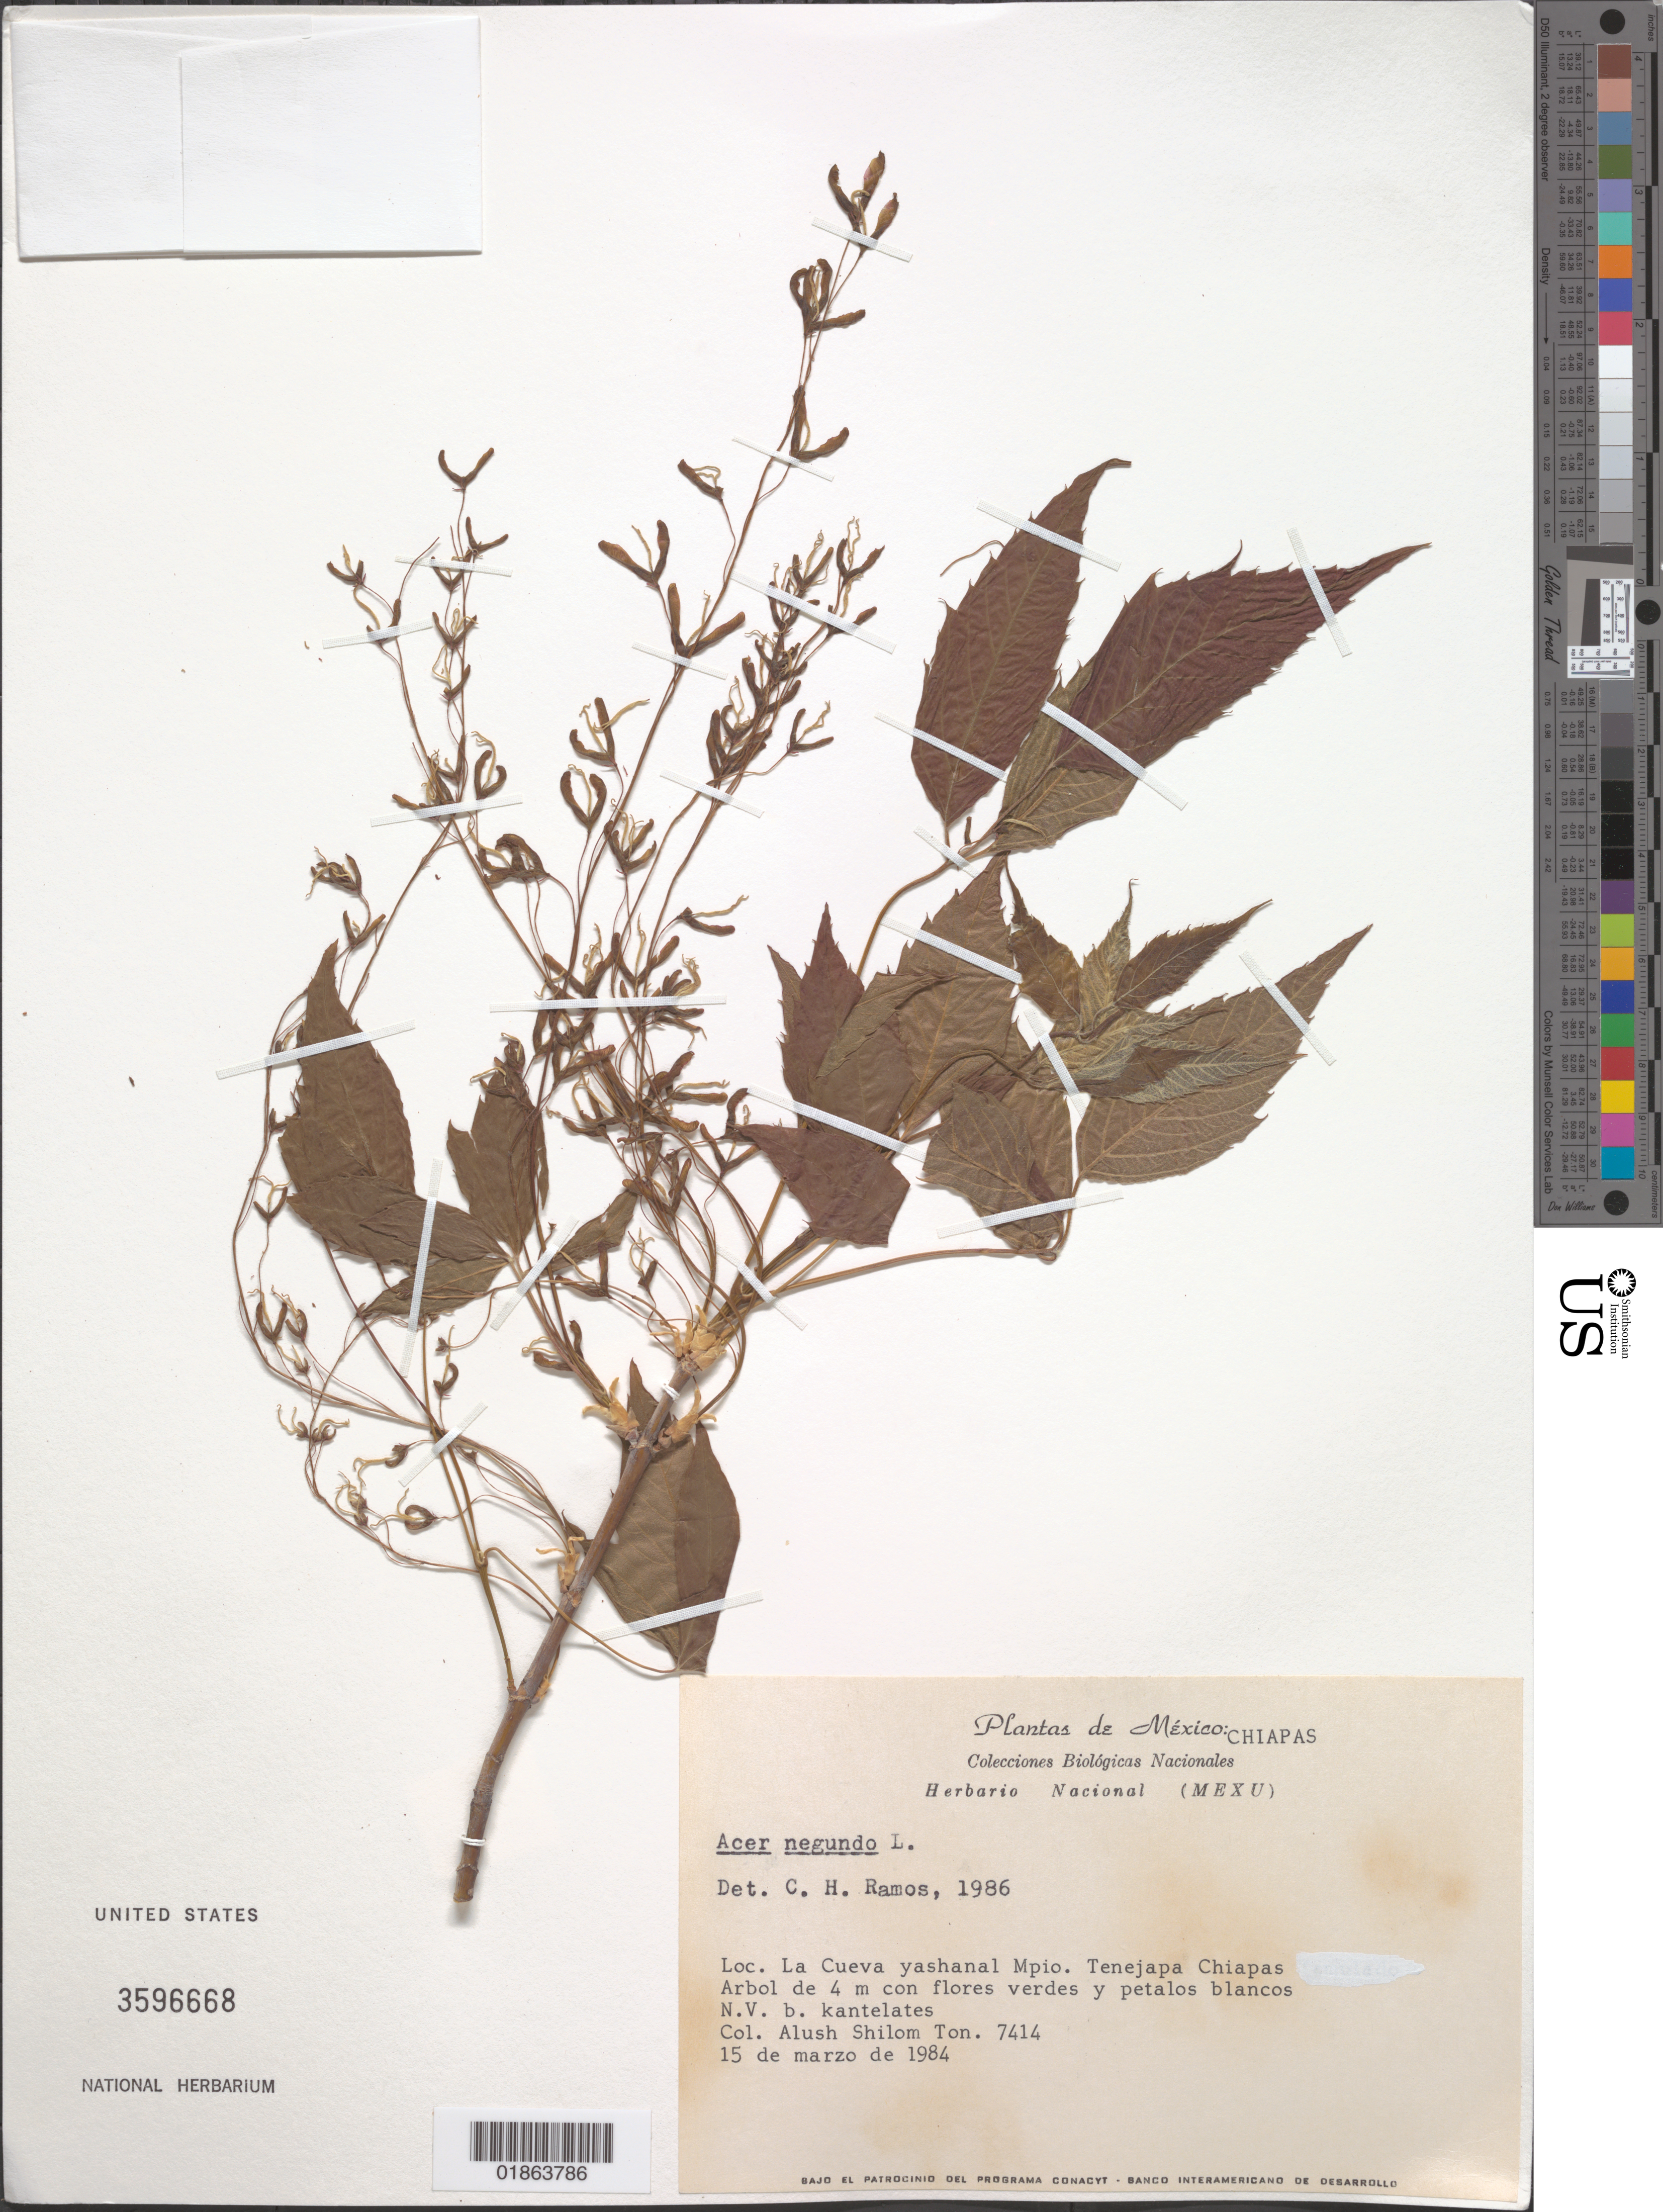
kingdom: Plantae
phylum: Tracheophyta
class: Magnoliopsida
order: Sapindales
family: Sapindaceae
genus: Acer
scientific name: Acer negundo subsp. mexicanum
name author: (DC.) Wesm.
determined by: Acevedo-Rodriguez, P., (US), Smithsonian Institution - National Museum of Natural History (UNITED STATES)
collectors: A. S. Ton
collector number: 7414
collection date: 1984-03-15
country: Mexico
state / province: Chiapas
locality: La Cueva yashanal Mpio. Tenejapa Chiapas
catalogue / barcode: US 3596668